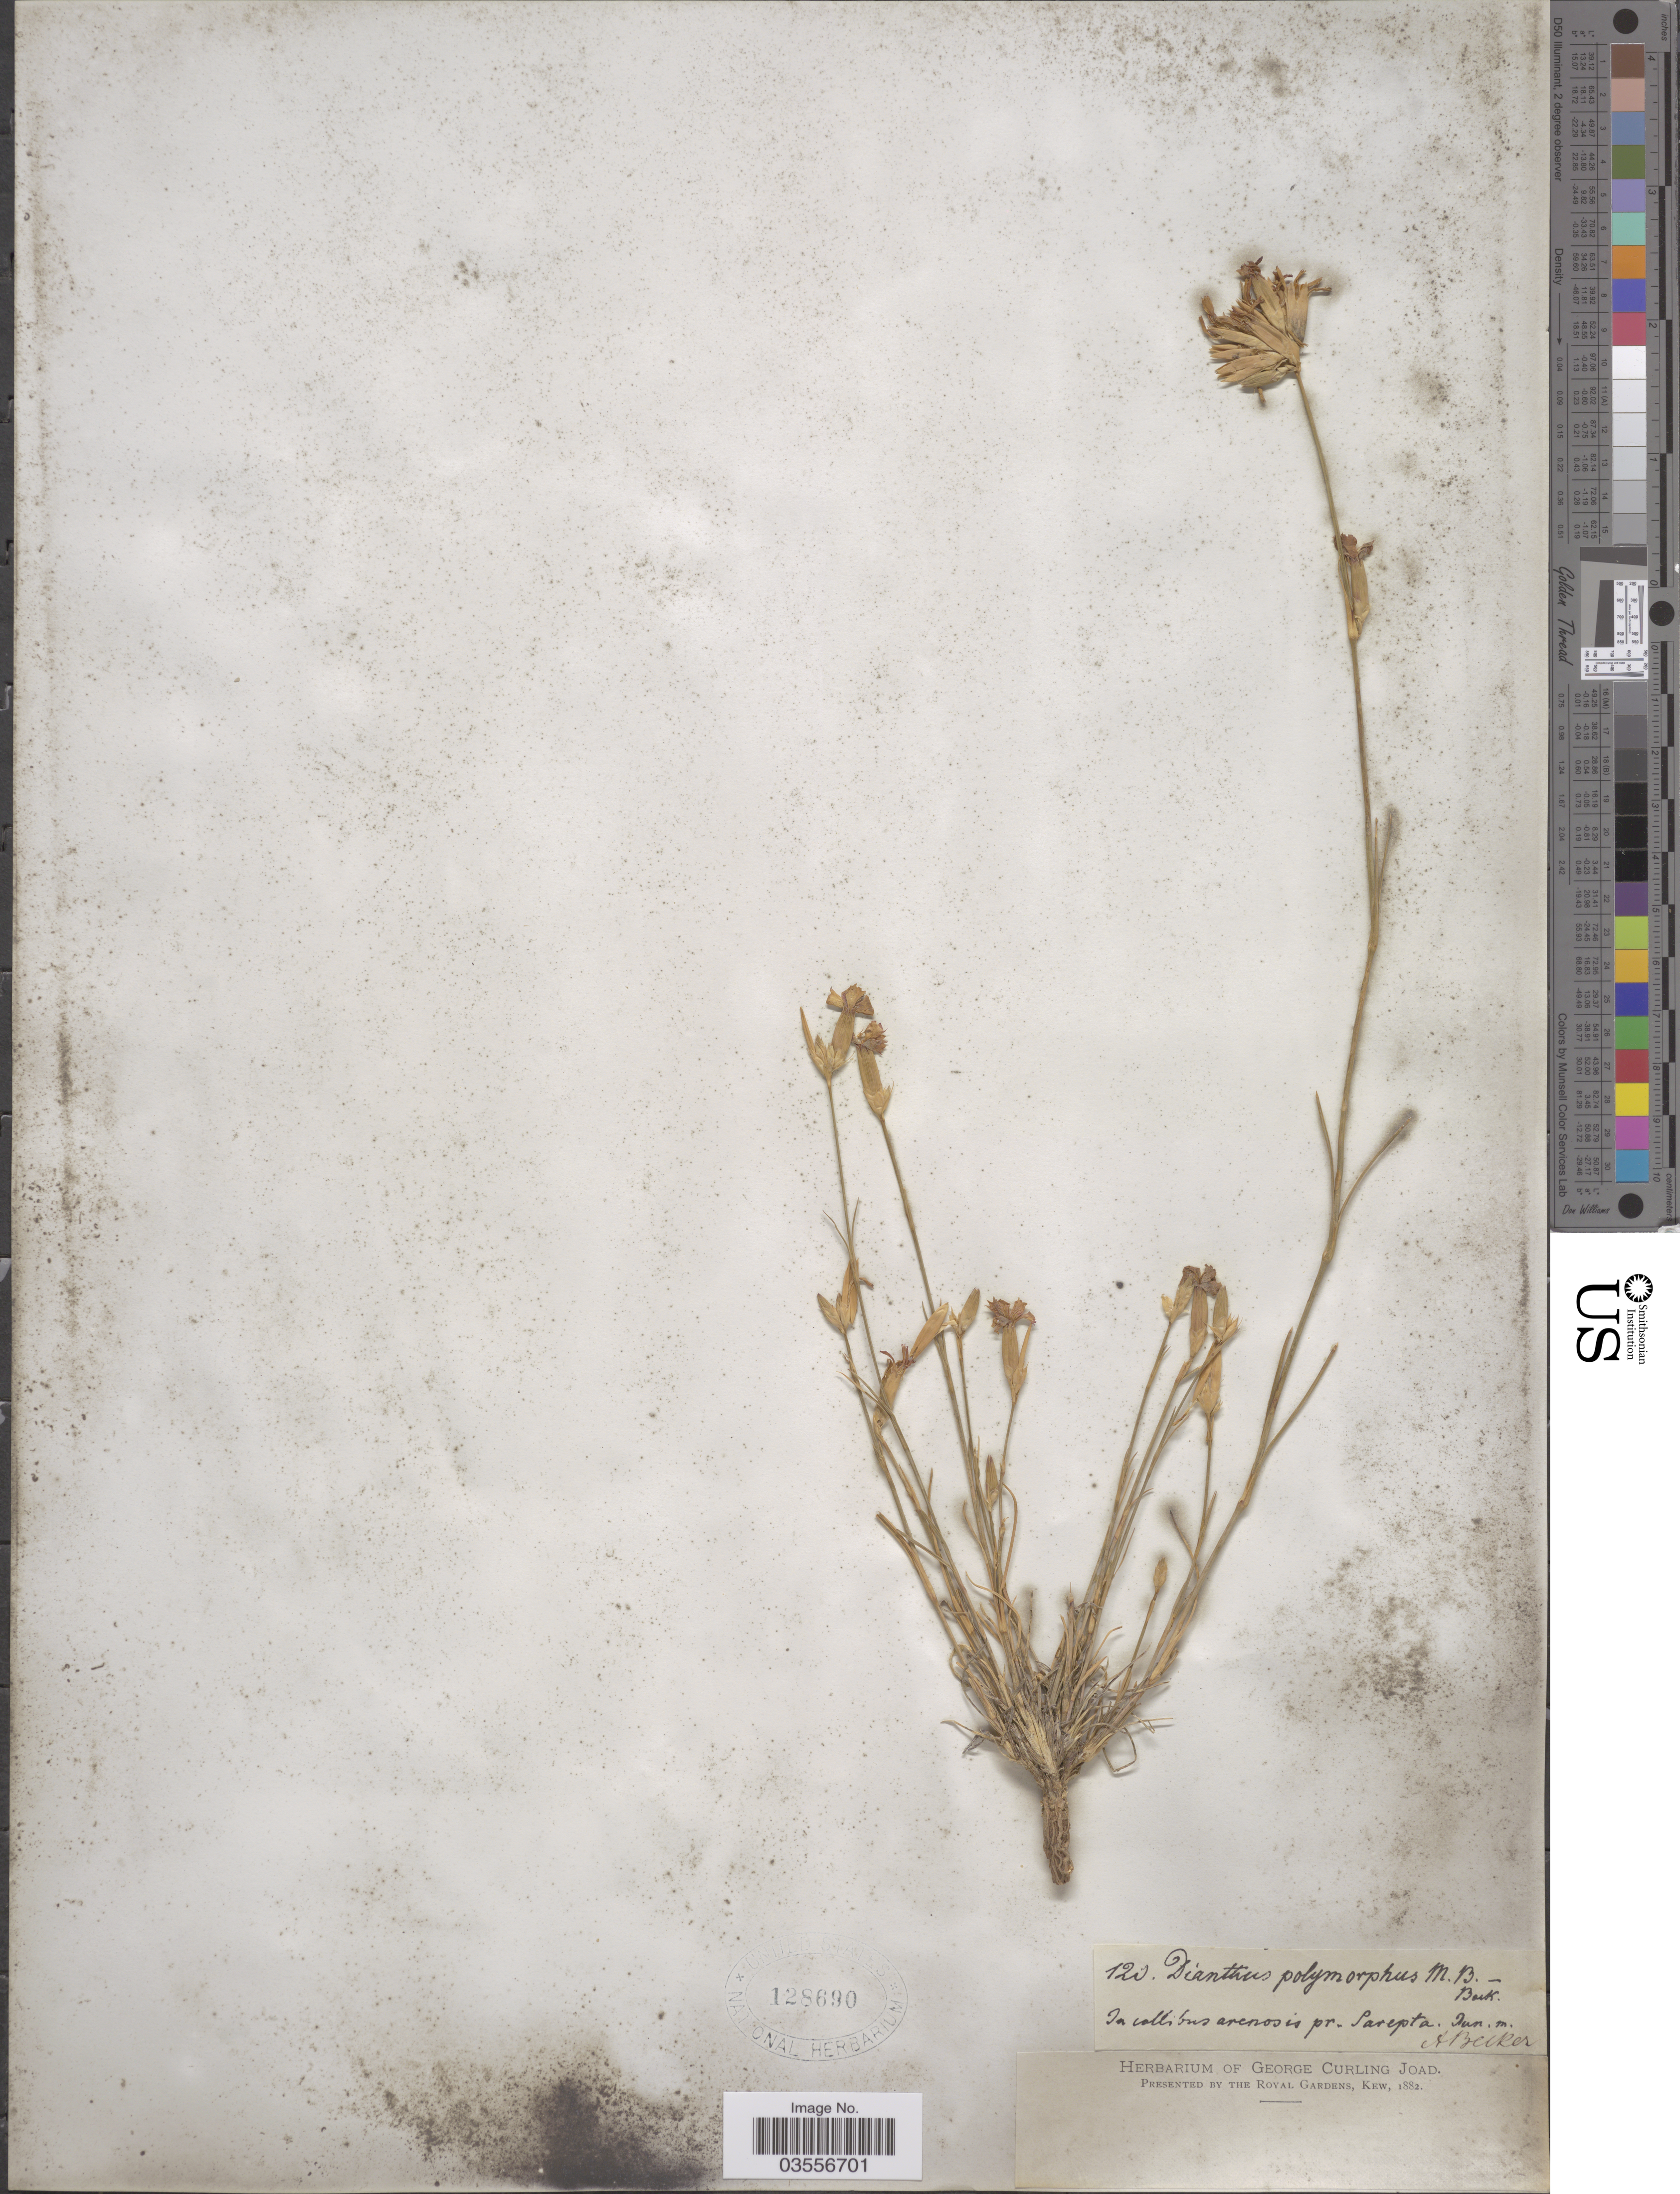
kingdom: Plantae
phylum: Tracheophyta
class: Magnoliopsida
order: Caryophyllales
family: Caryophyllaceae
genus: Dianthus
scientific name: Dianthus polymorphus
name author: M. Bieb.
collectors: A. Becker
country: Russian Federation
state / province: Volgograd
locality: In collibus arenosis pr. Sarepta.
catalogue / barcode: US 128690